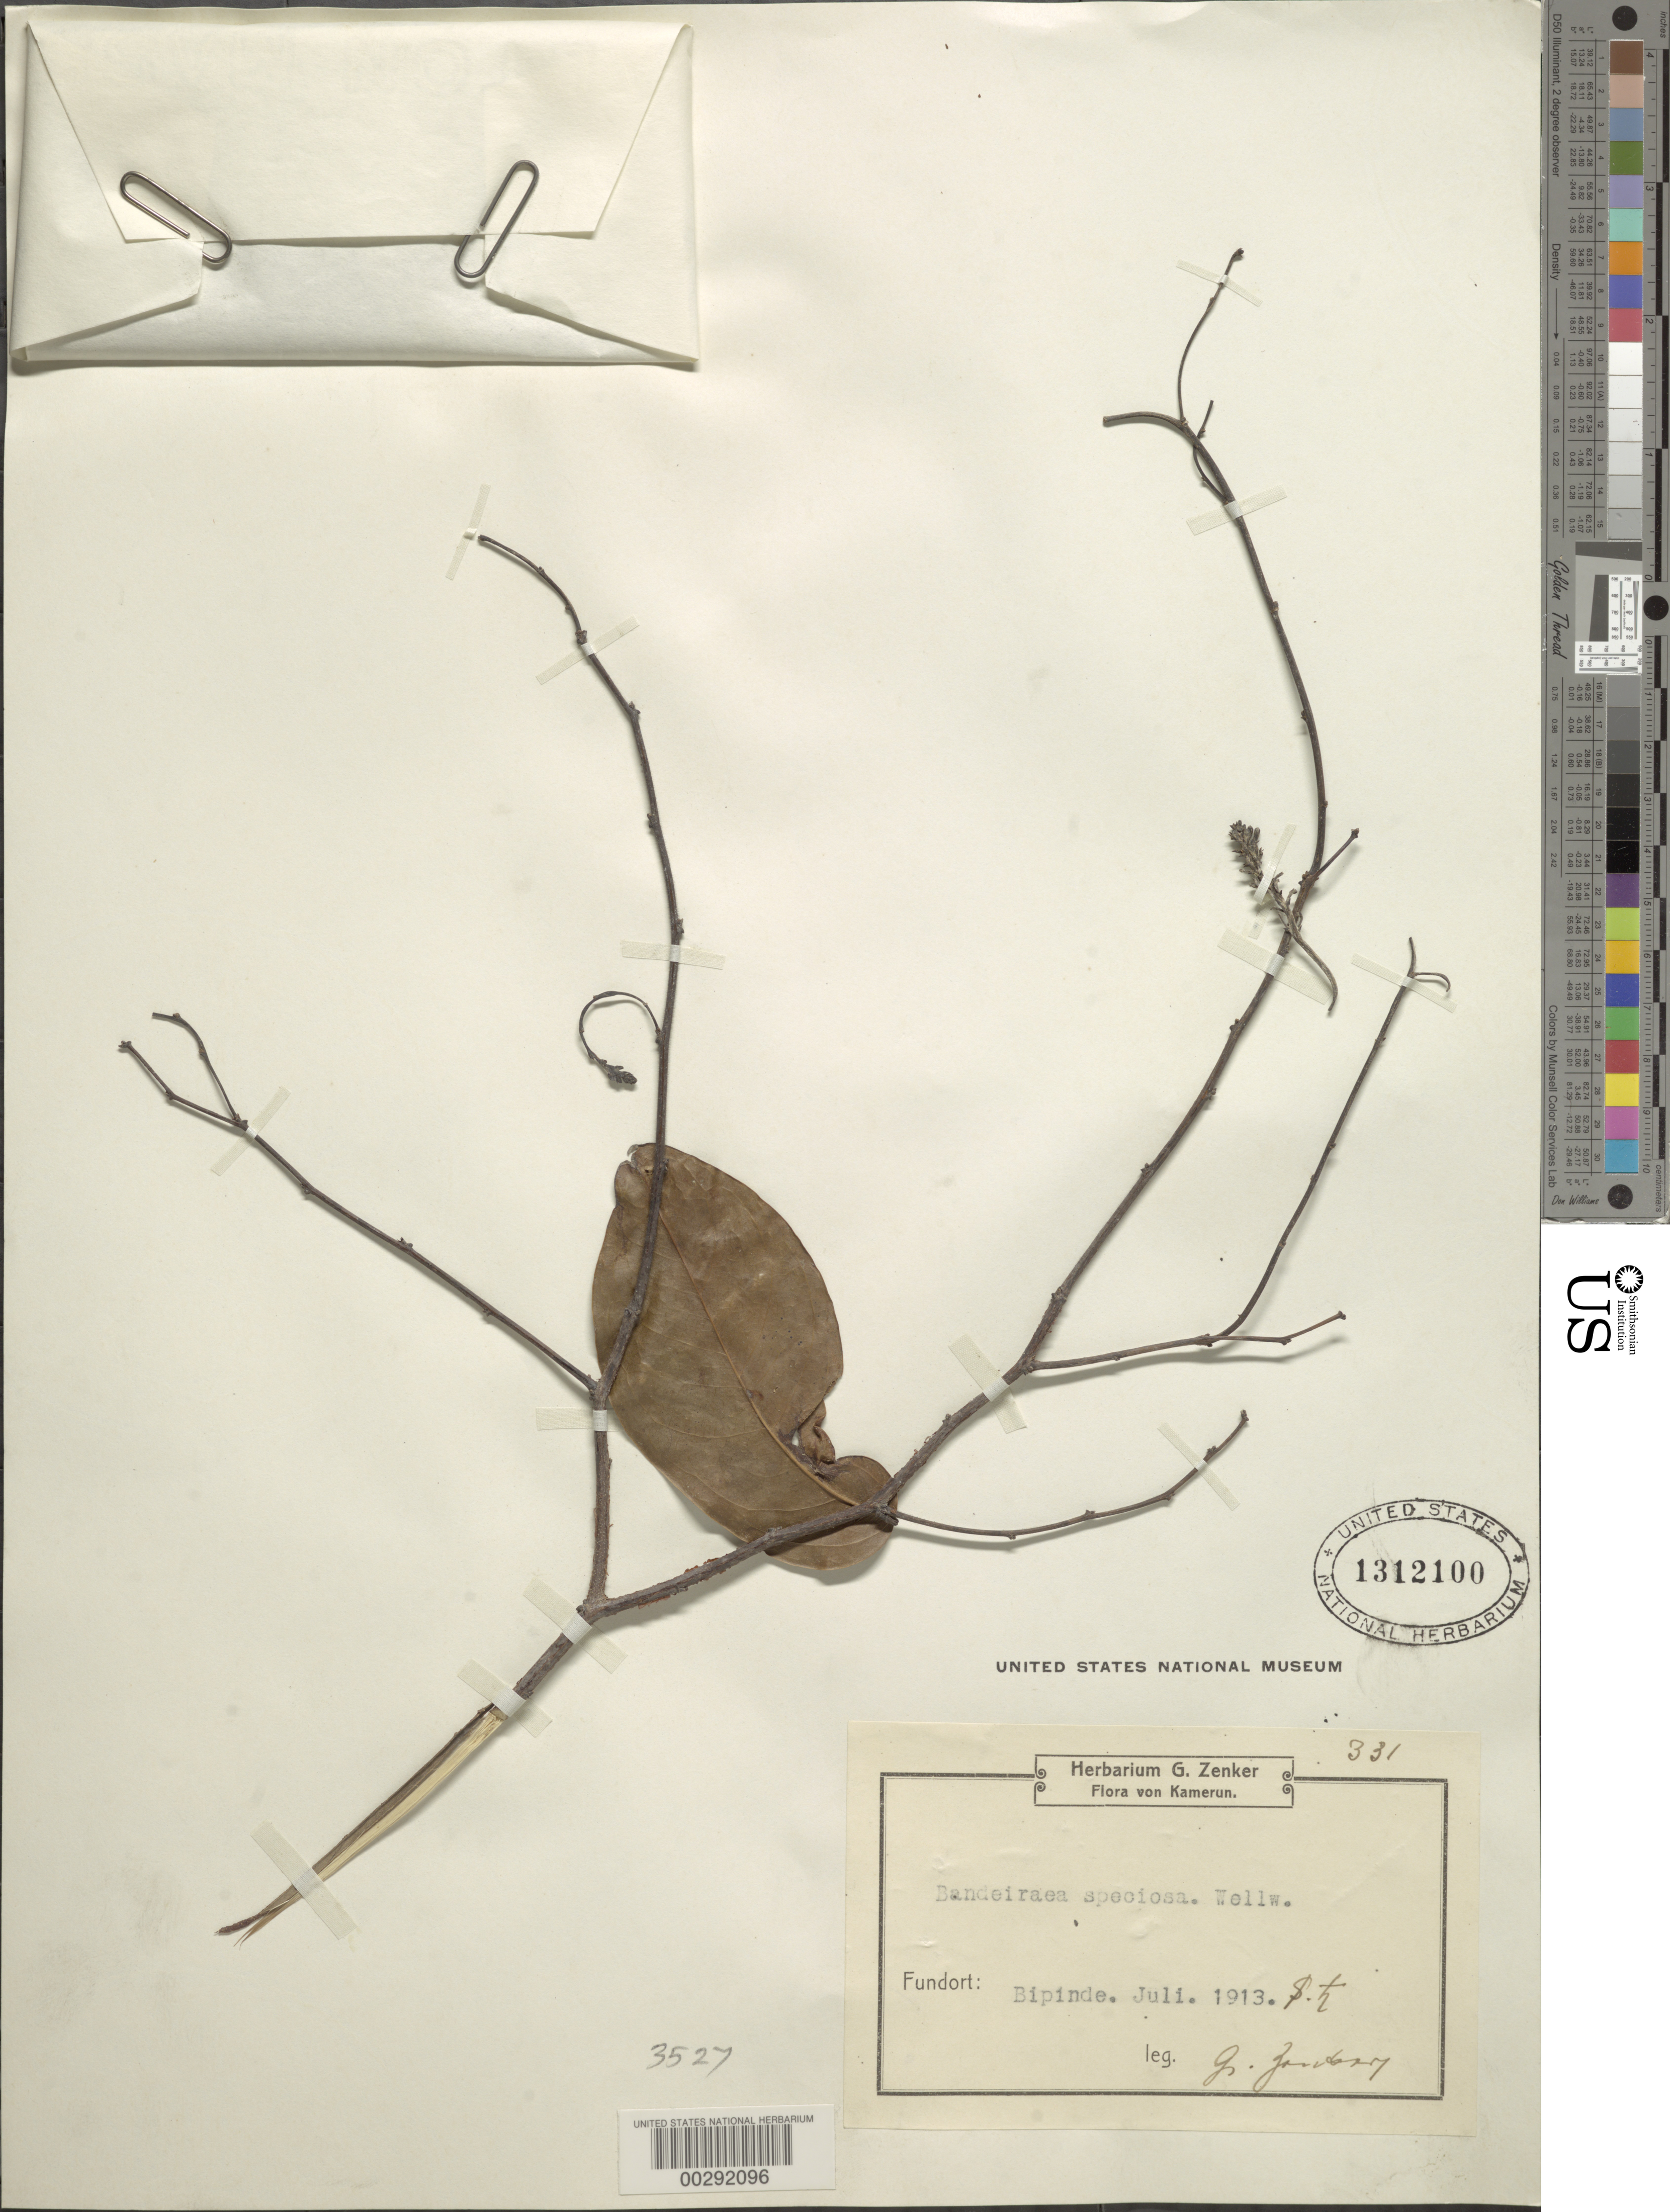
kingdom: Plantae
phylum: Tracheophyta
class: Magnoliopsida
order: Fabales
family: Fabaceae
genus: Griffonia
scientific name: Griffonia speciosa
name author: Taub.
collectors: G. A. Zenker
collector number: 331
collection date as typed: Jul 1913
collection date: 1913-07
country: Cameroon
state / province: Sud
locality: Bipindi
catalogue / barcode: US 1312100